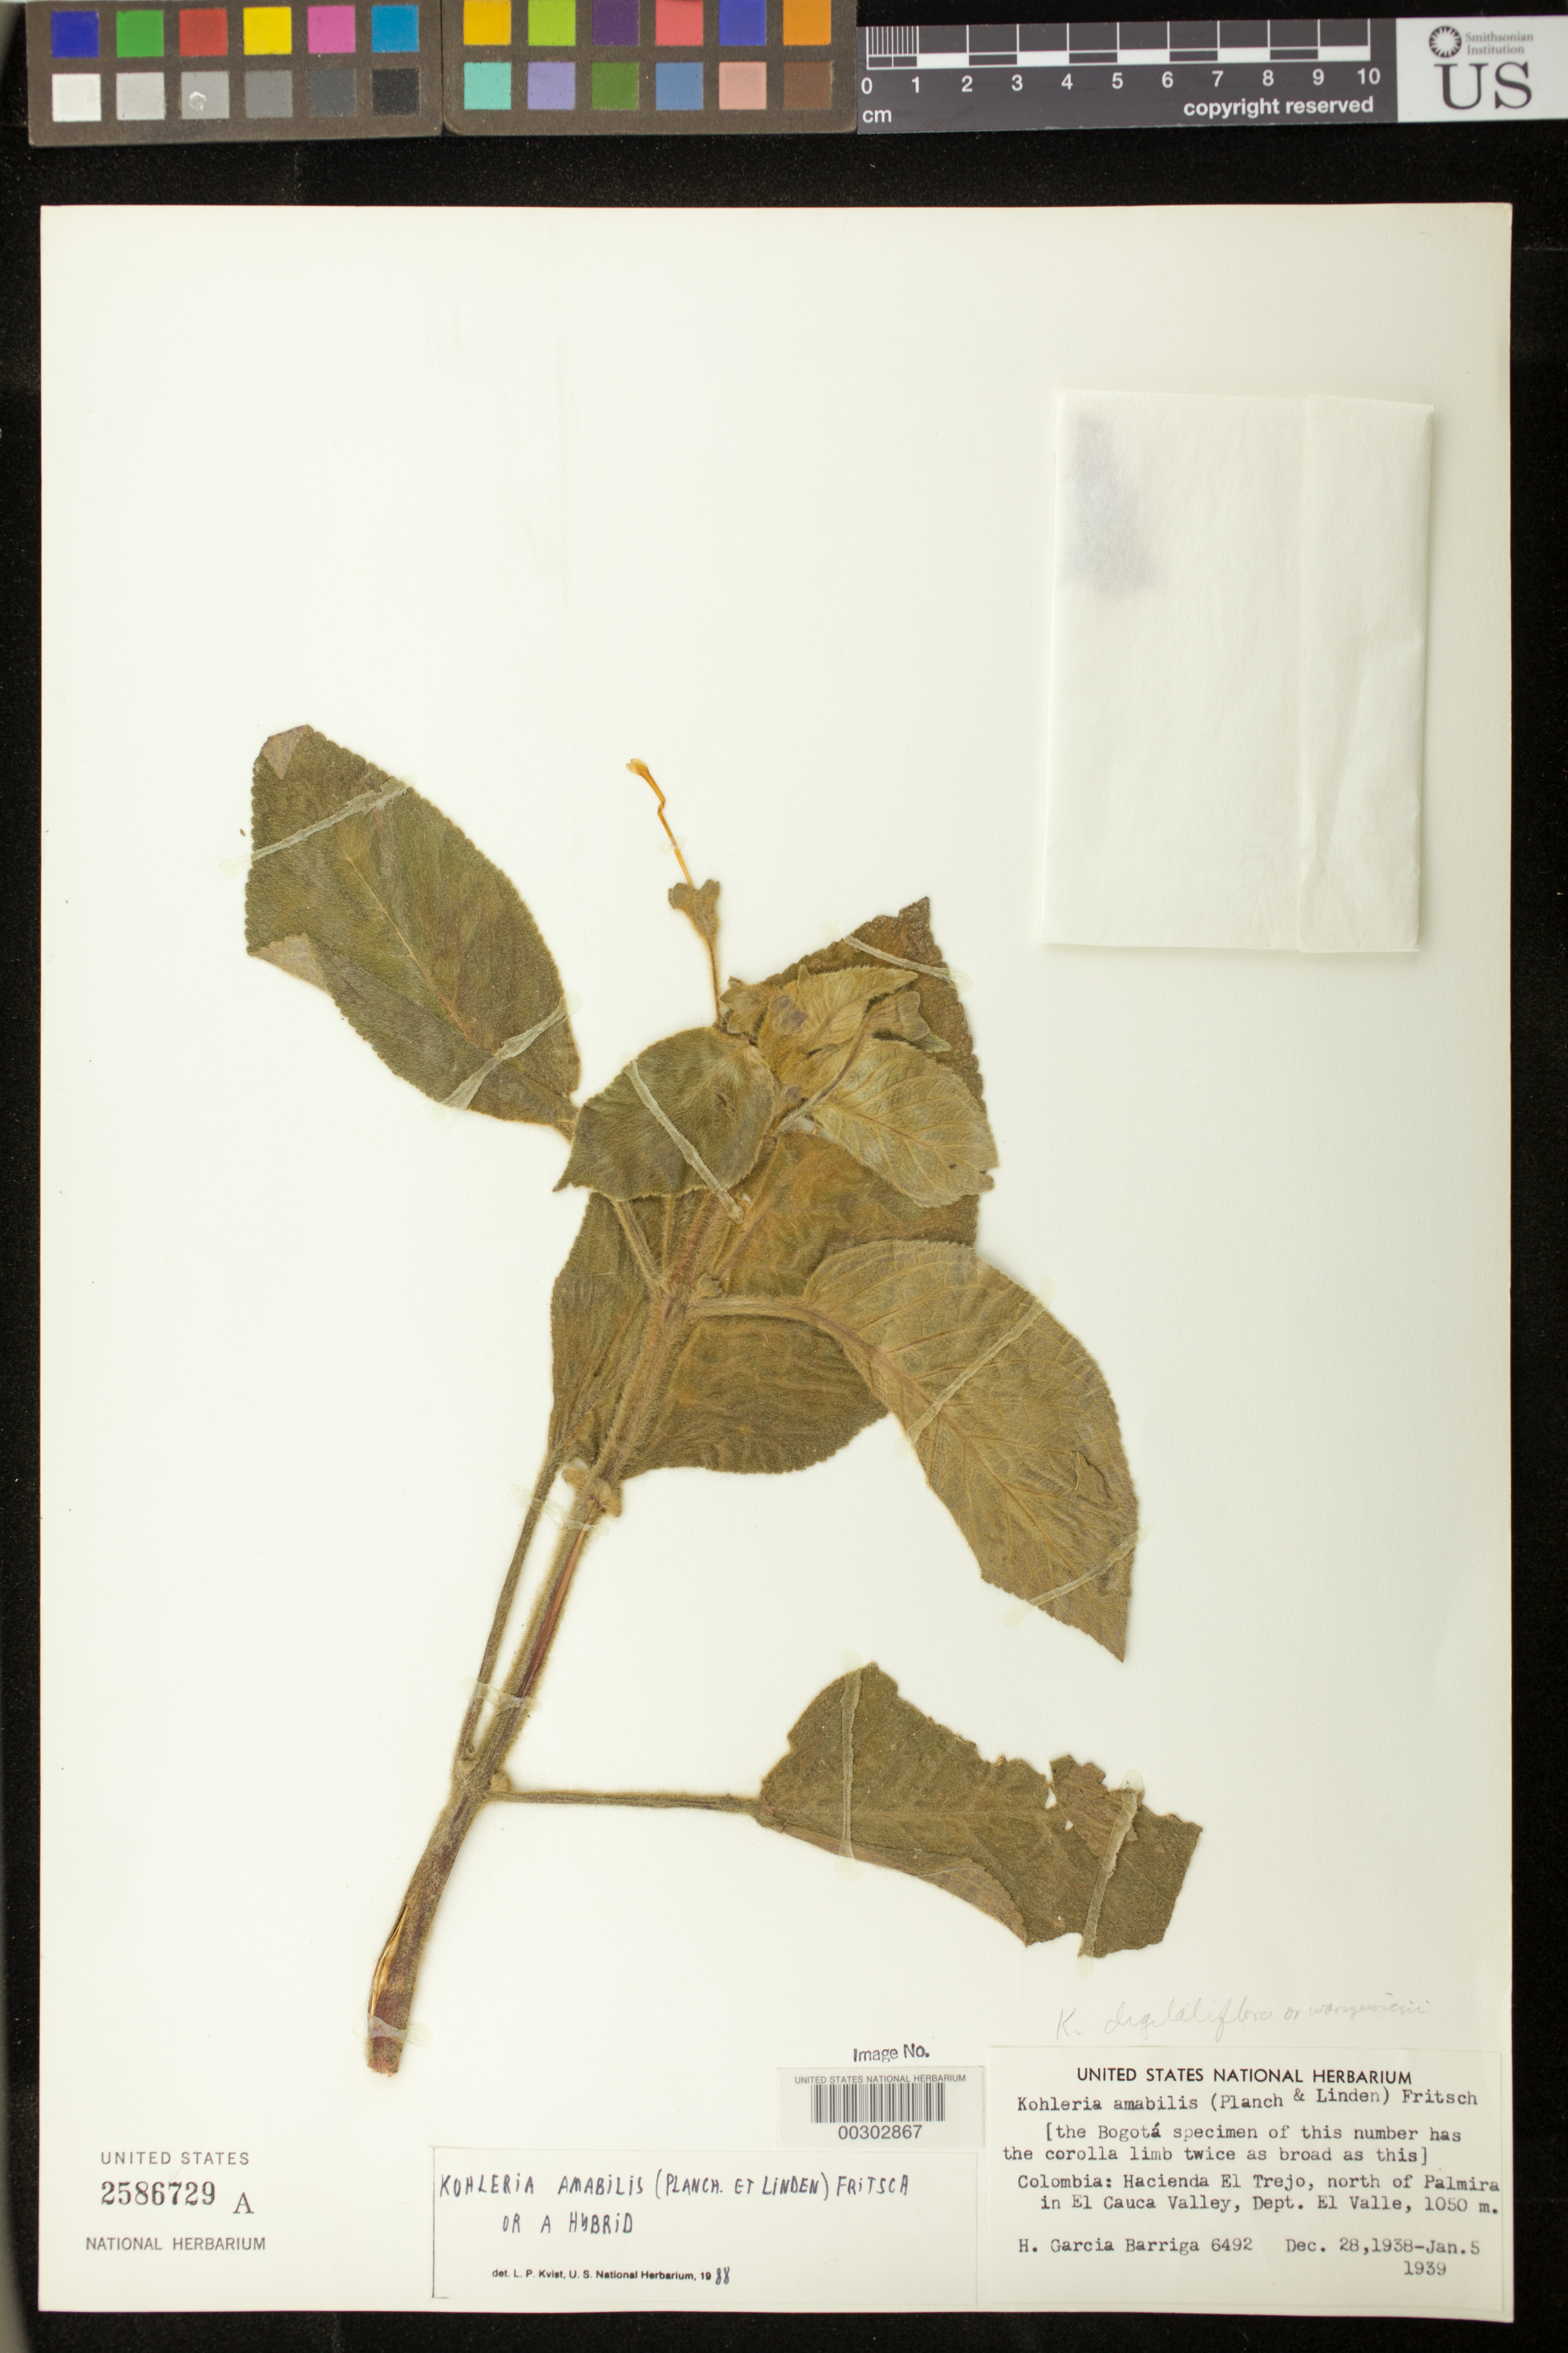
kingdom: Plantae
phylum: Tracheophyta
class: Magnoliopsida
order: Lamiales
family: Gesneriaceae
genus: Kohleria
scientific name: Kohleria amabilis var. amabilis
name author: (Planch. & Linden) Fritsch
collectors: H. García Barriga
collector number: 6492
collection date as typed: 1938-39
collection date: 1938/1939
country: Colombia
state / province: Valle del Cauca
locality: Hacienda El Trejo, N of Palmira in El Cauca Valley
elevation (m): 1050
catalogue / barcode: US 2586729A